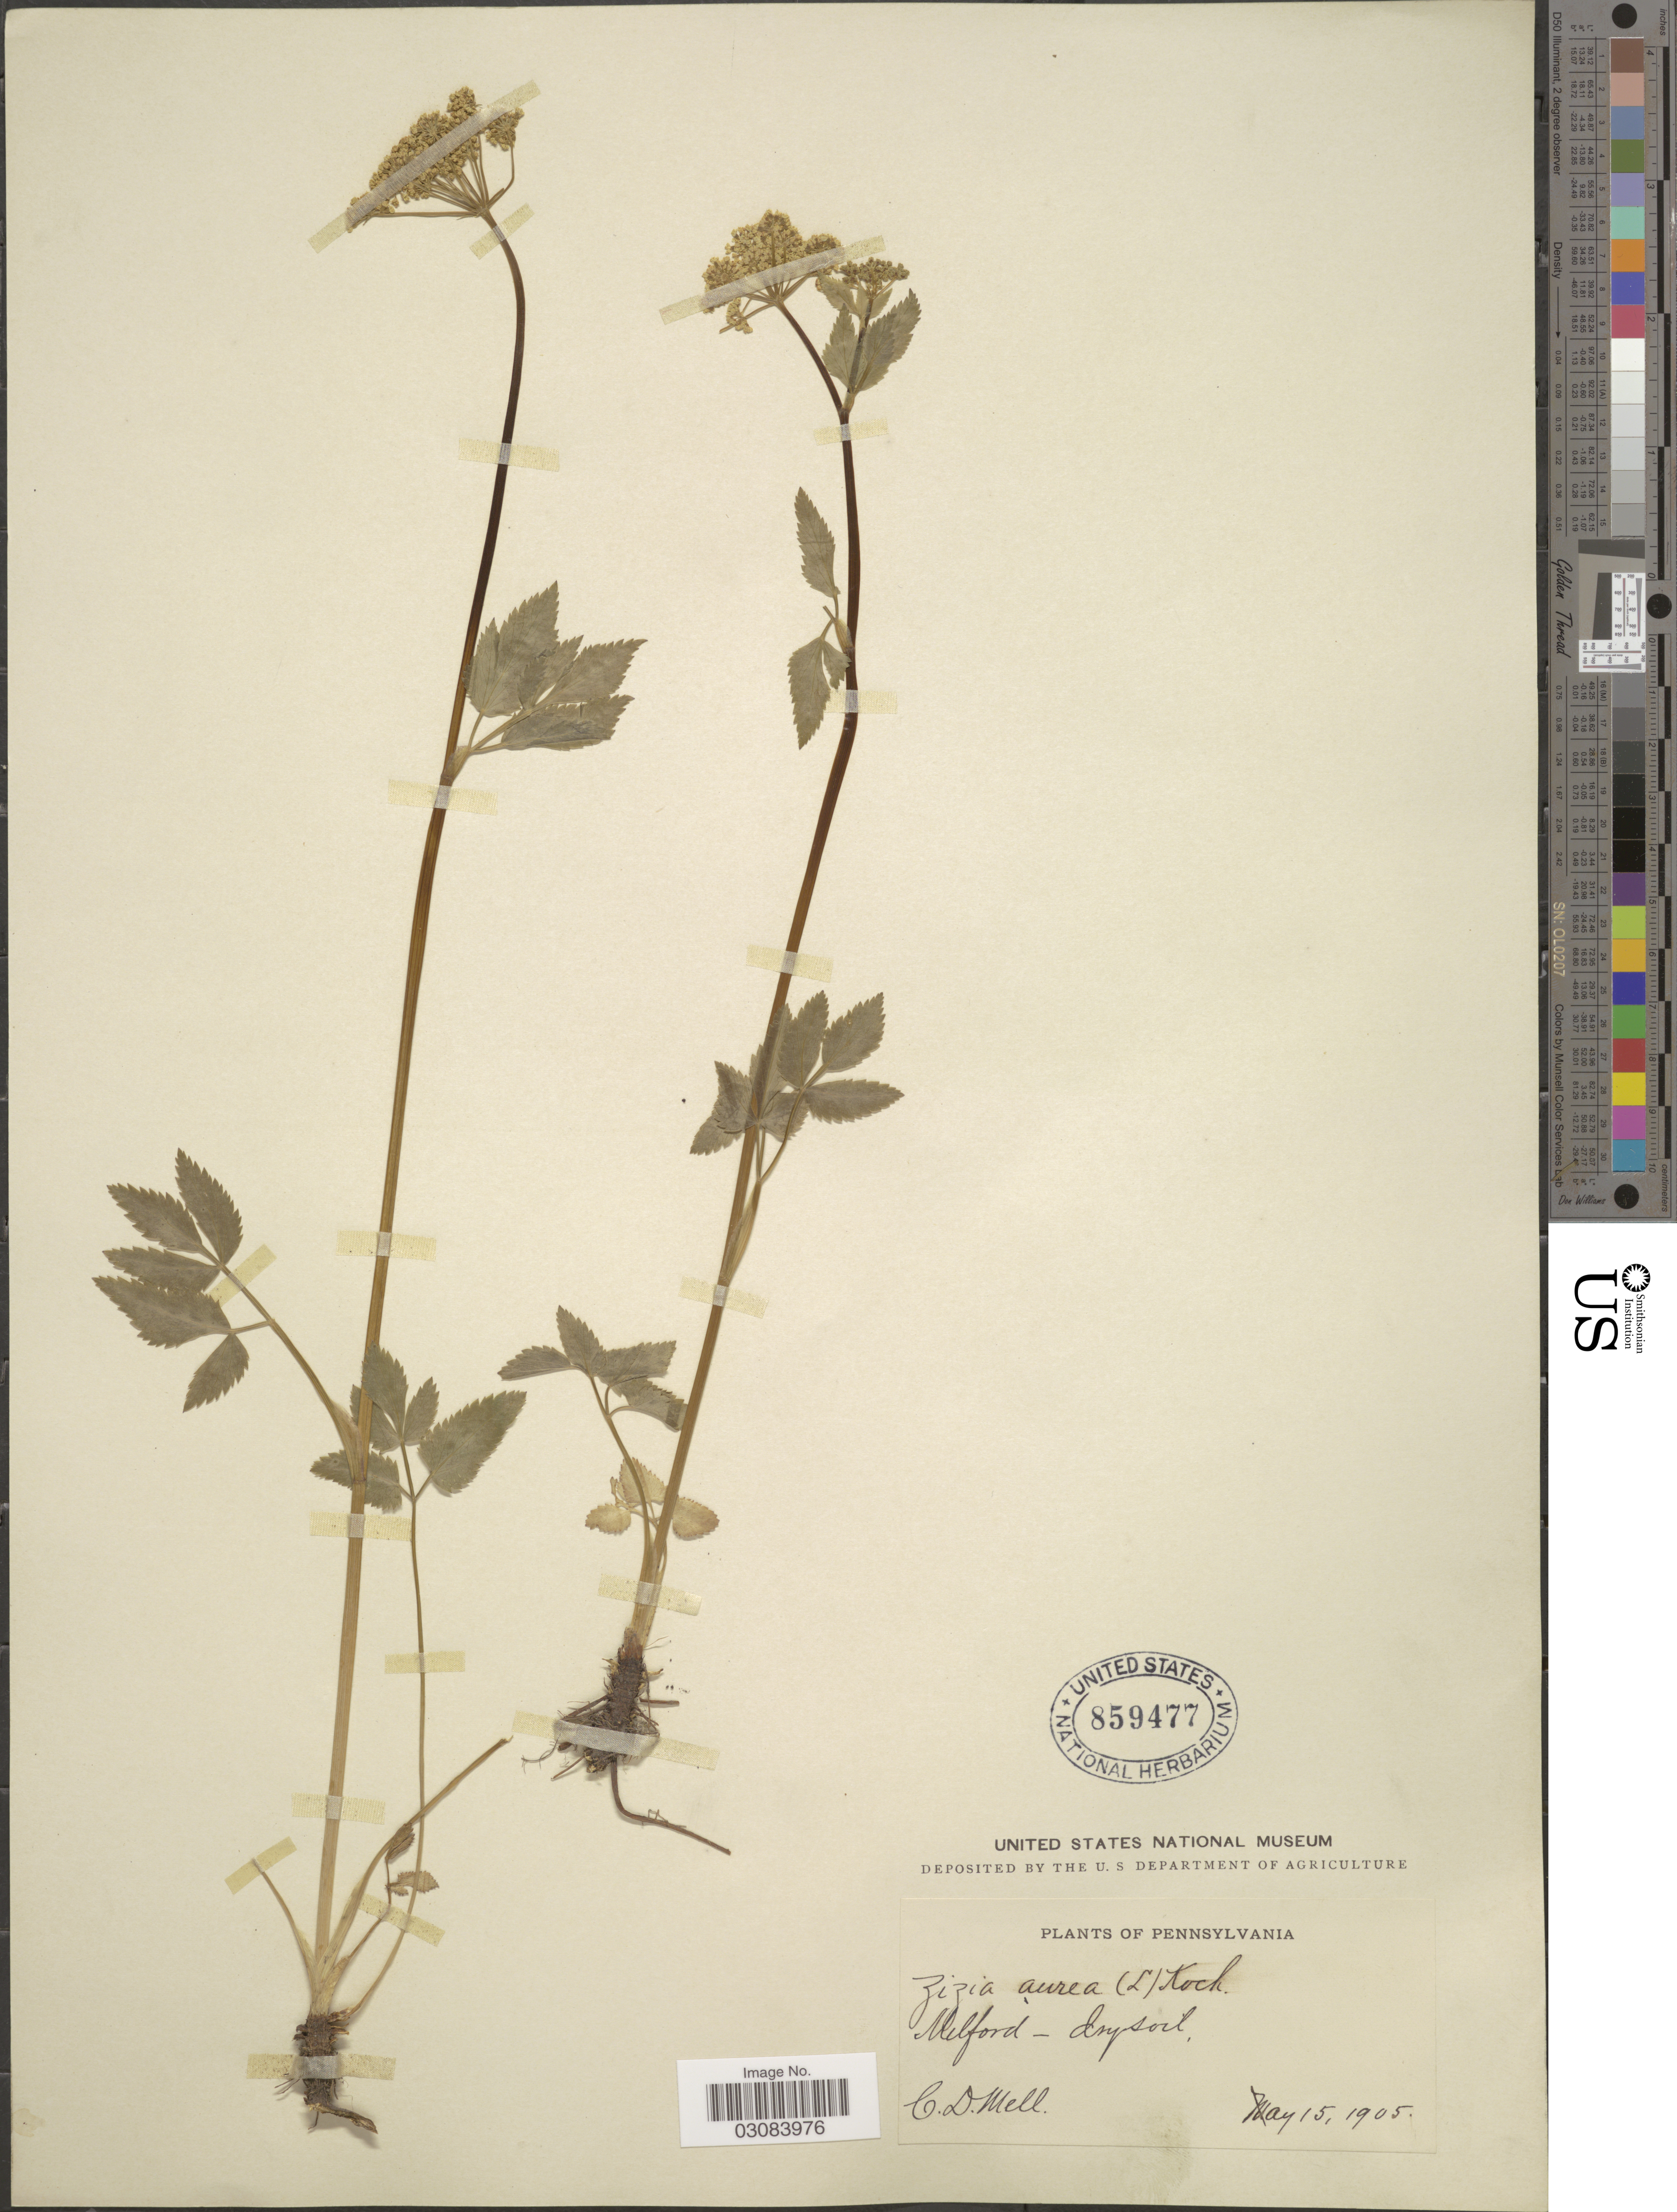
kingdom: Plantae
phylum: Tracheophyta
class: Magnoliopsida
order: Apiales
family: Apiaceae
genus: Zizia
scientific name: Zizia aurea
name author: (L.) Koch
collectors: C. D. Mell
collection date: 1905-05-15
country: United States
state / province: Pennsylvania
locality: Milford - dry soil.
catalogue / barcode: US 859477